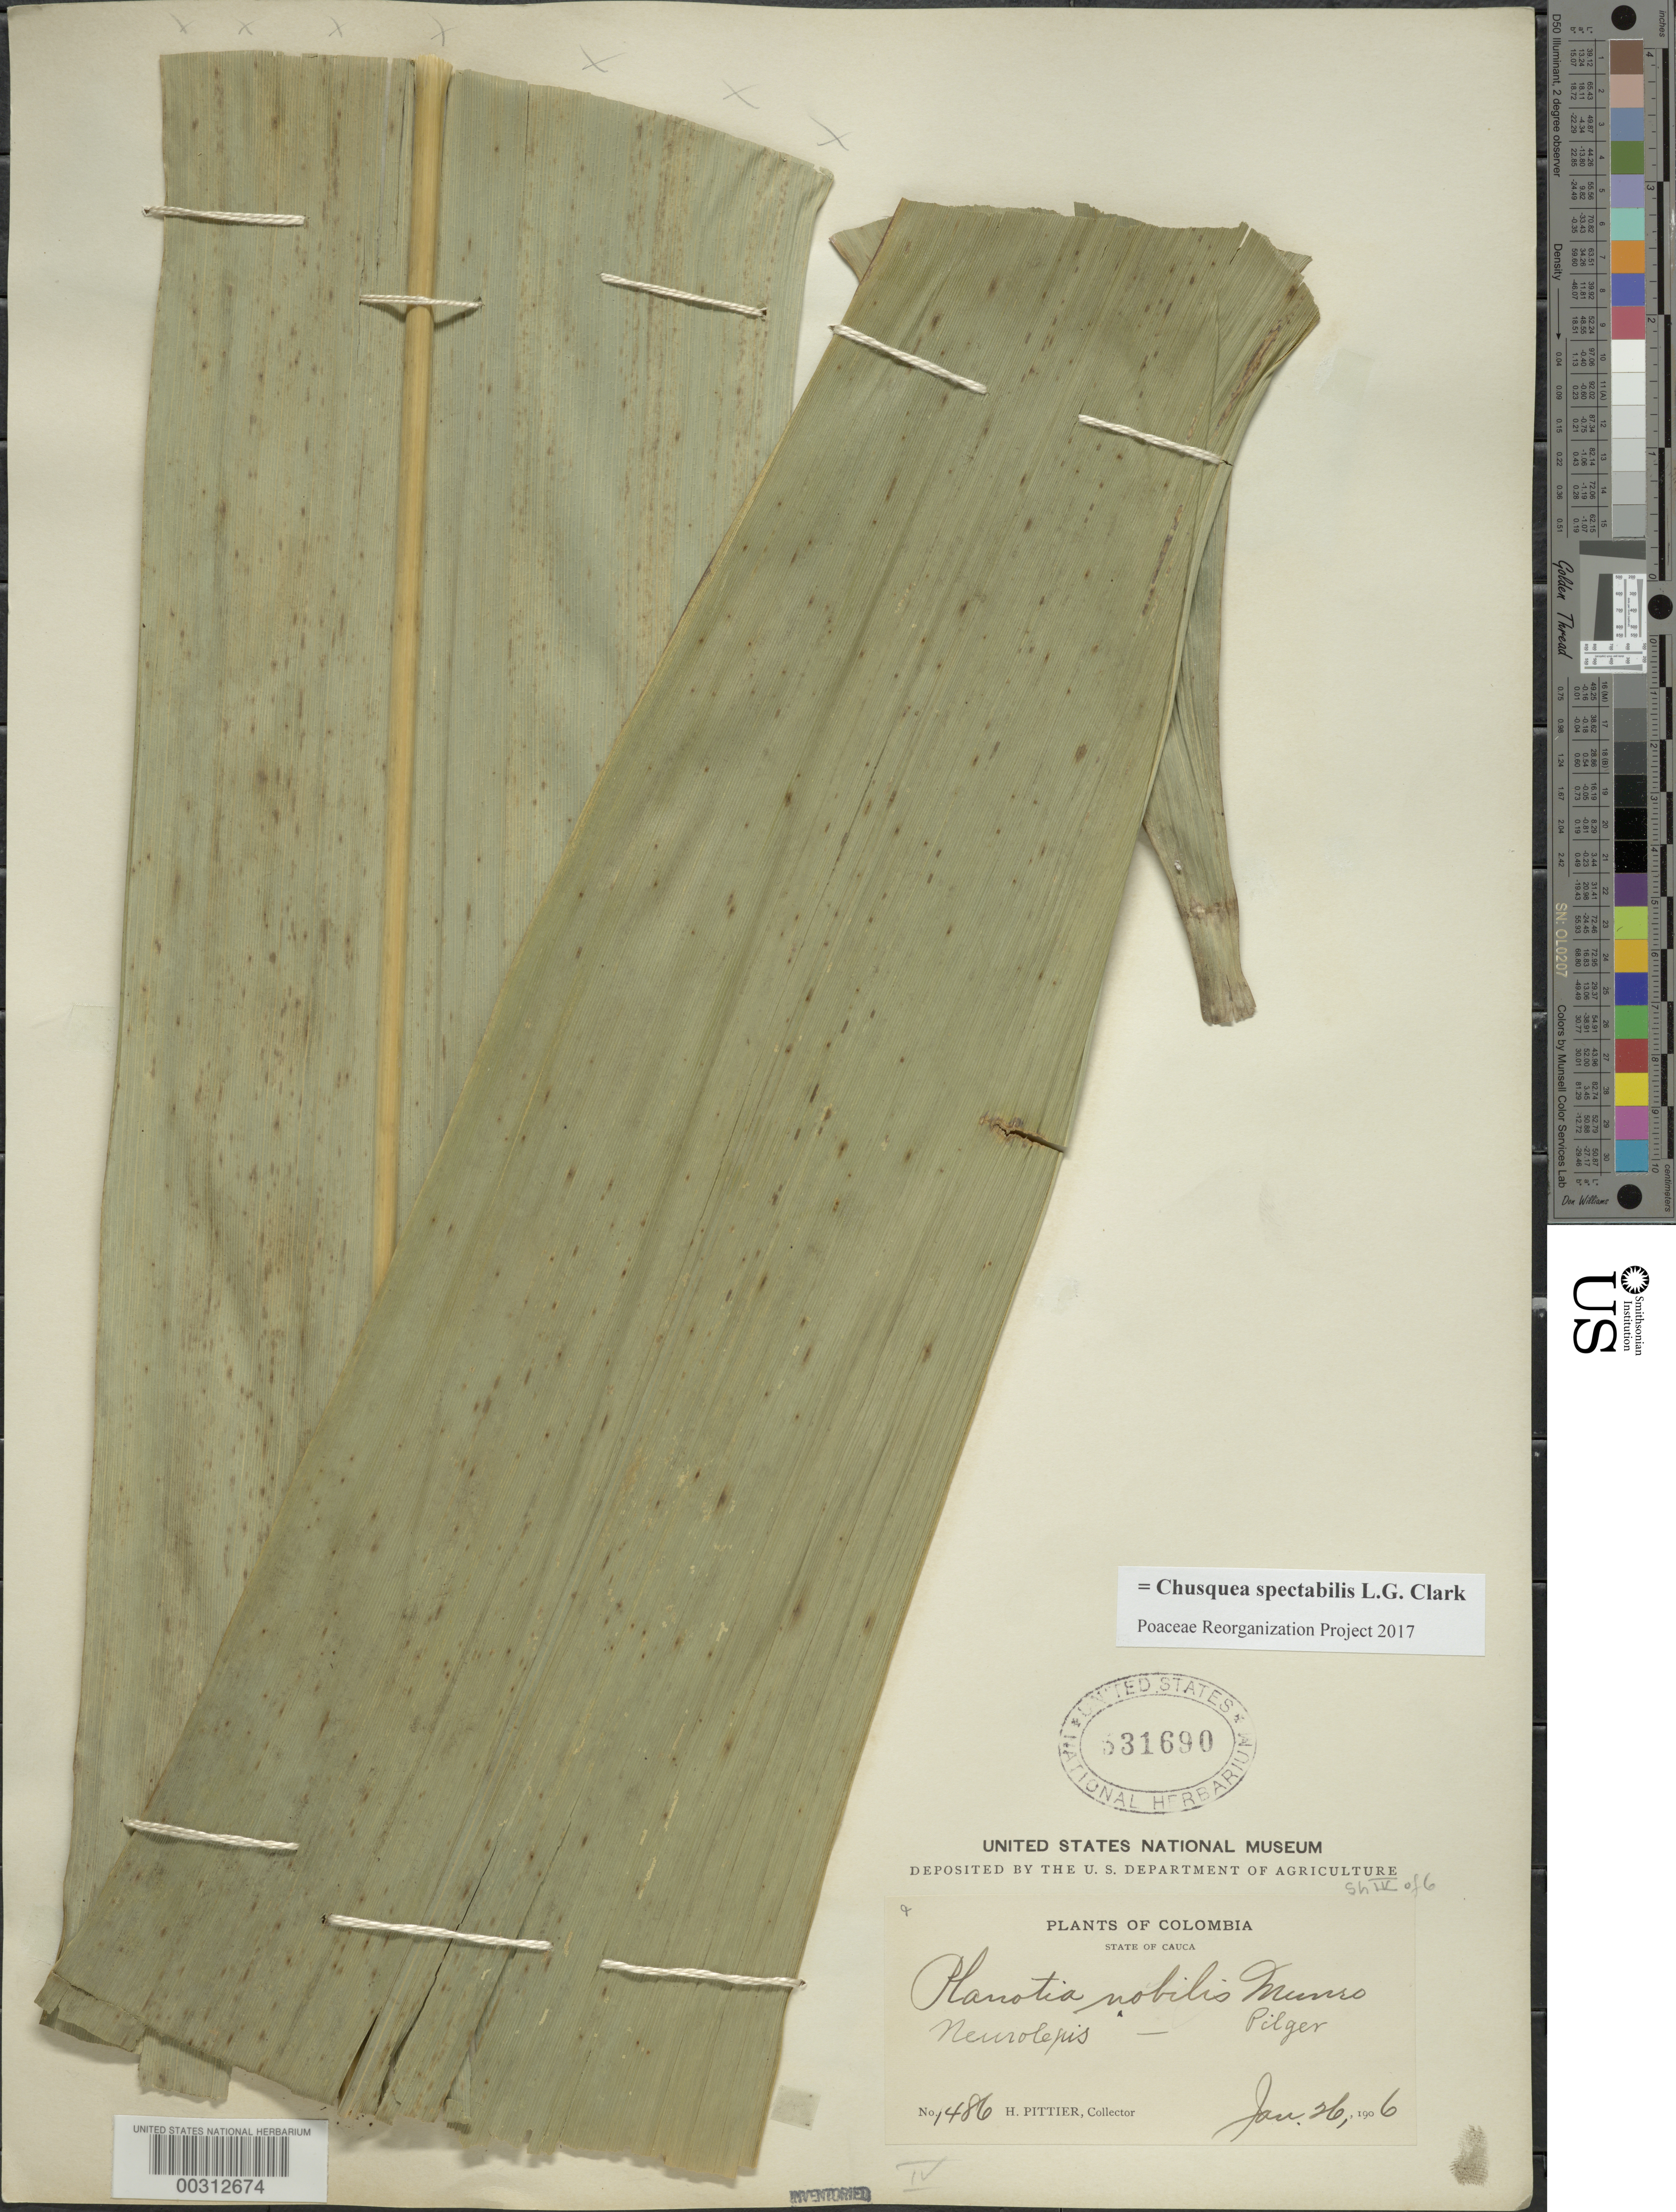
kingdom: Plantae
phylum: Tracheophyta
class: Liliopsida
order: Poales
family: Poaceae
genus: Chusquea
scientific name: Chusquea spectabilis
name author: L.G. Clark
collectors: H. F. Pittier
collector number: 1486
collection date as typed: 26 Jan 1906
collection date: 1906-01-26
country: Colombia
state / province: Cauca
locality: Rio Paez Valley, near R. Flautas. Tierra Adentro.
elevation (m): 1900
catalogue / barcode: US 531690